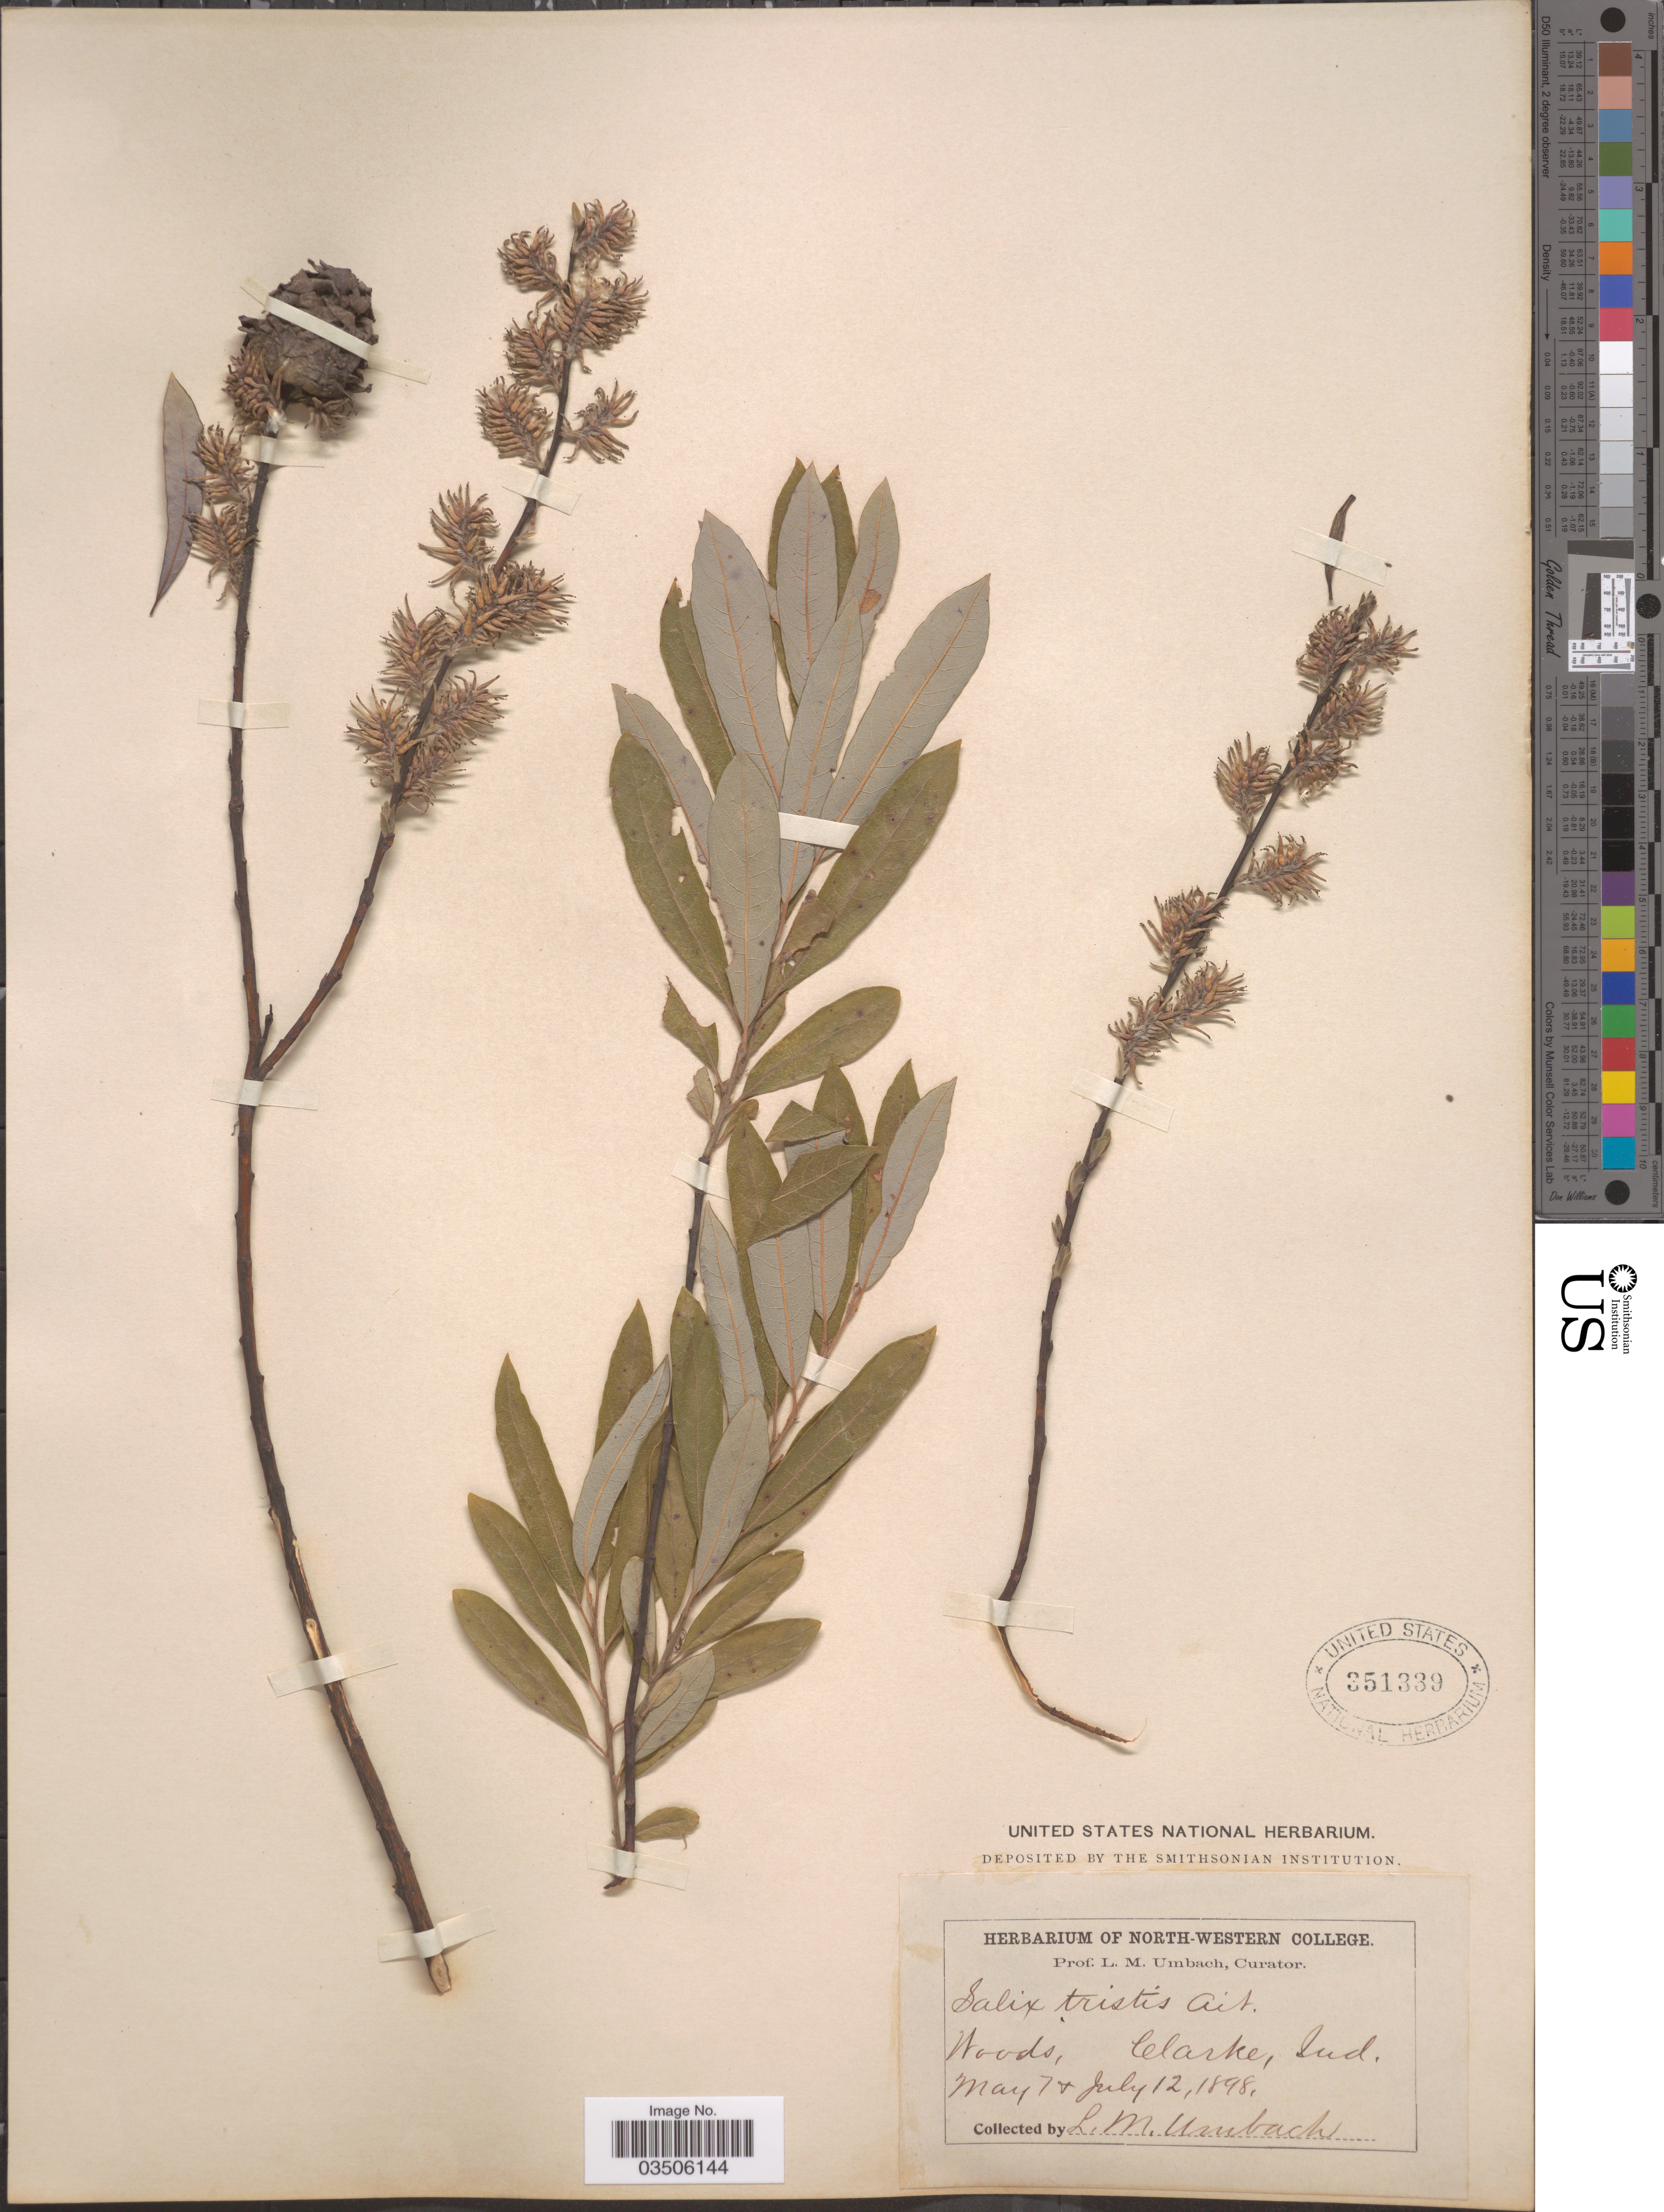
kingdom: Plantae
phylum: Tracheophyta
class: Magnoliopsida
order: Malpighiales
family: Salicaceae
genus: Salix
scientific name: Salix tristis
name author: Aiton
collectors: L. M. Umbach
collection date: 1898-05-07/1898-07-12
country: United States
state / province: Indiana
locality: Clarke.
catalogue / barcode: US 351339